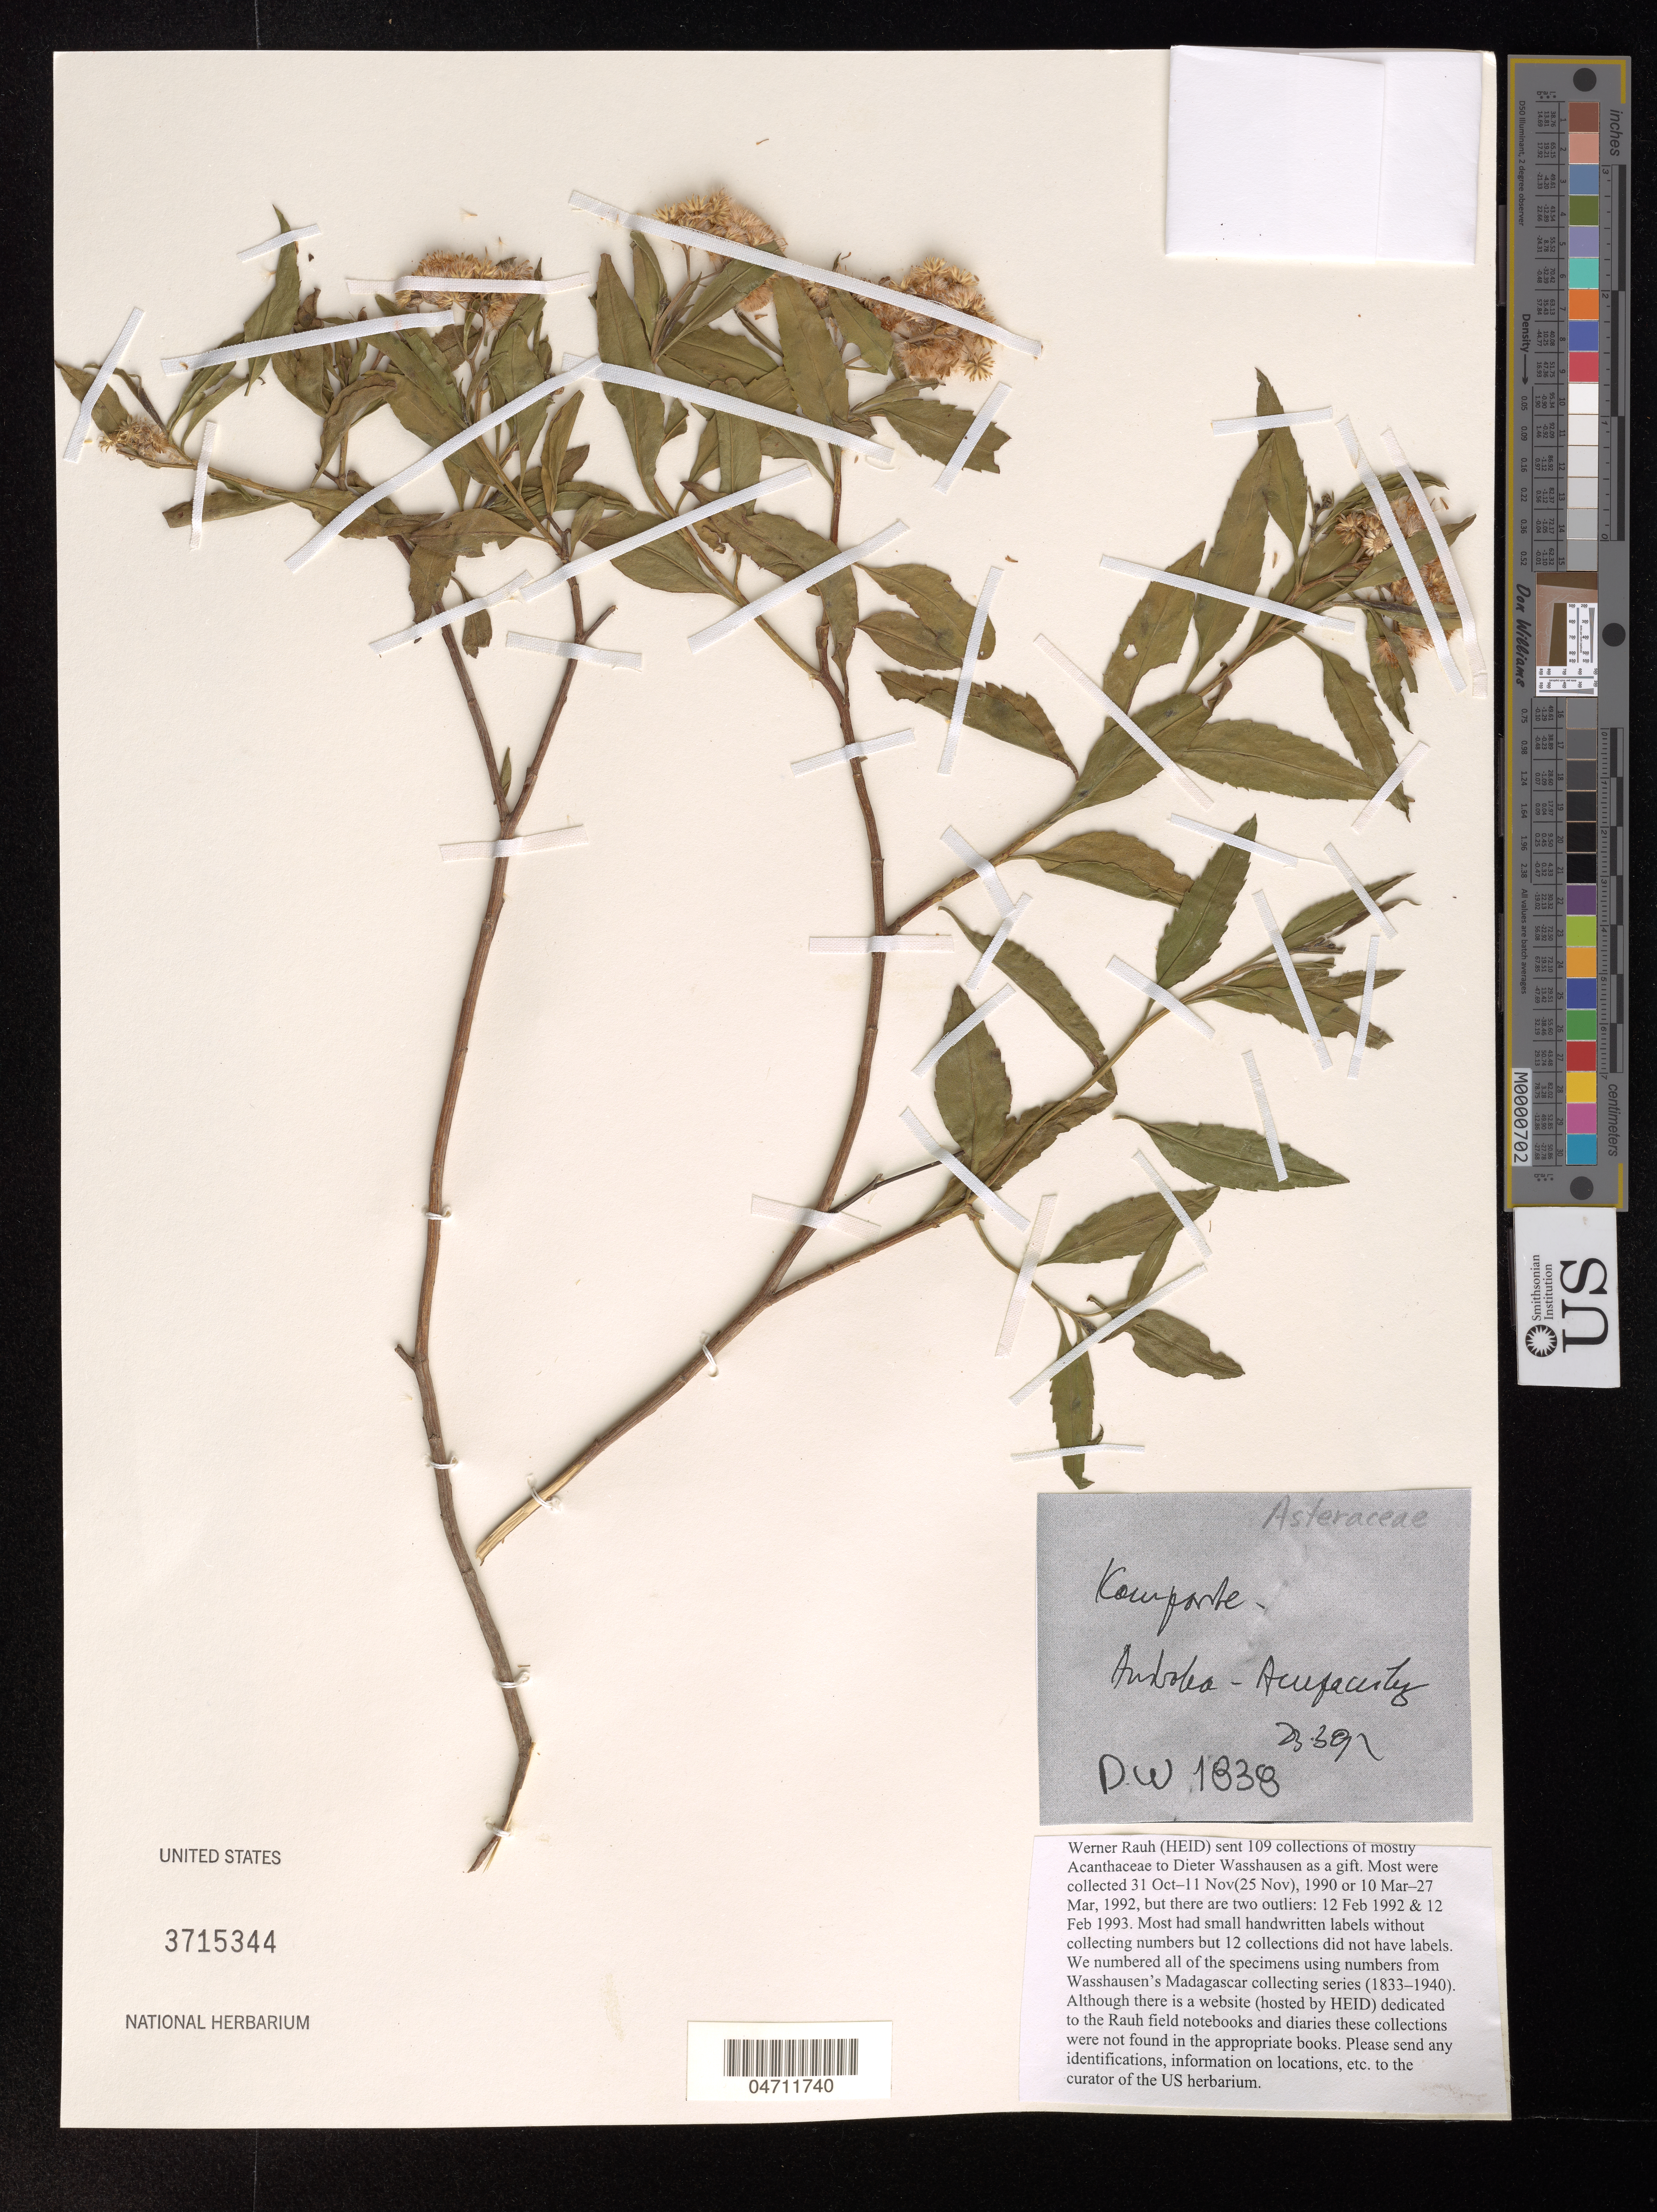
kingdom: Plantae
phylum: Tracheophyta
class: Magnoliopsida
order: Asterales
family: Asteraceae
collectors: W. Rauh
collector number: DW 1828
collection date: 1992-03-23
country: Madagascar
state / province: Tulear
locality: Androka, Ampanihy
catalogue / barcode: US 3715344